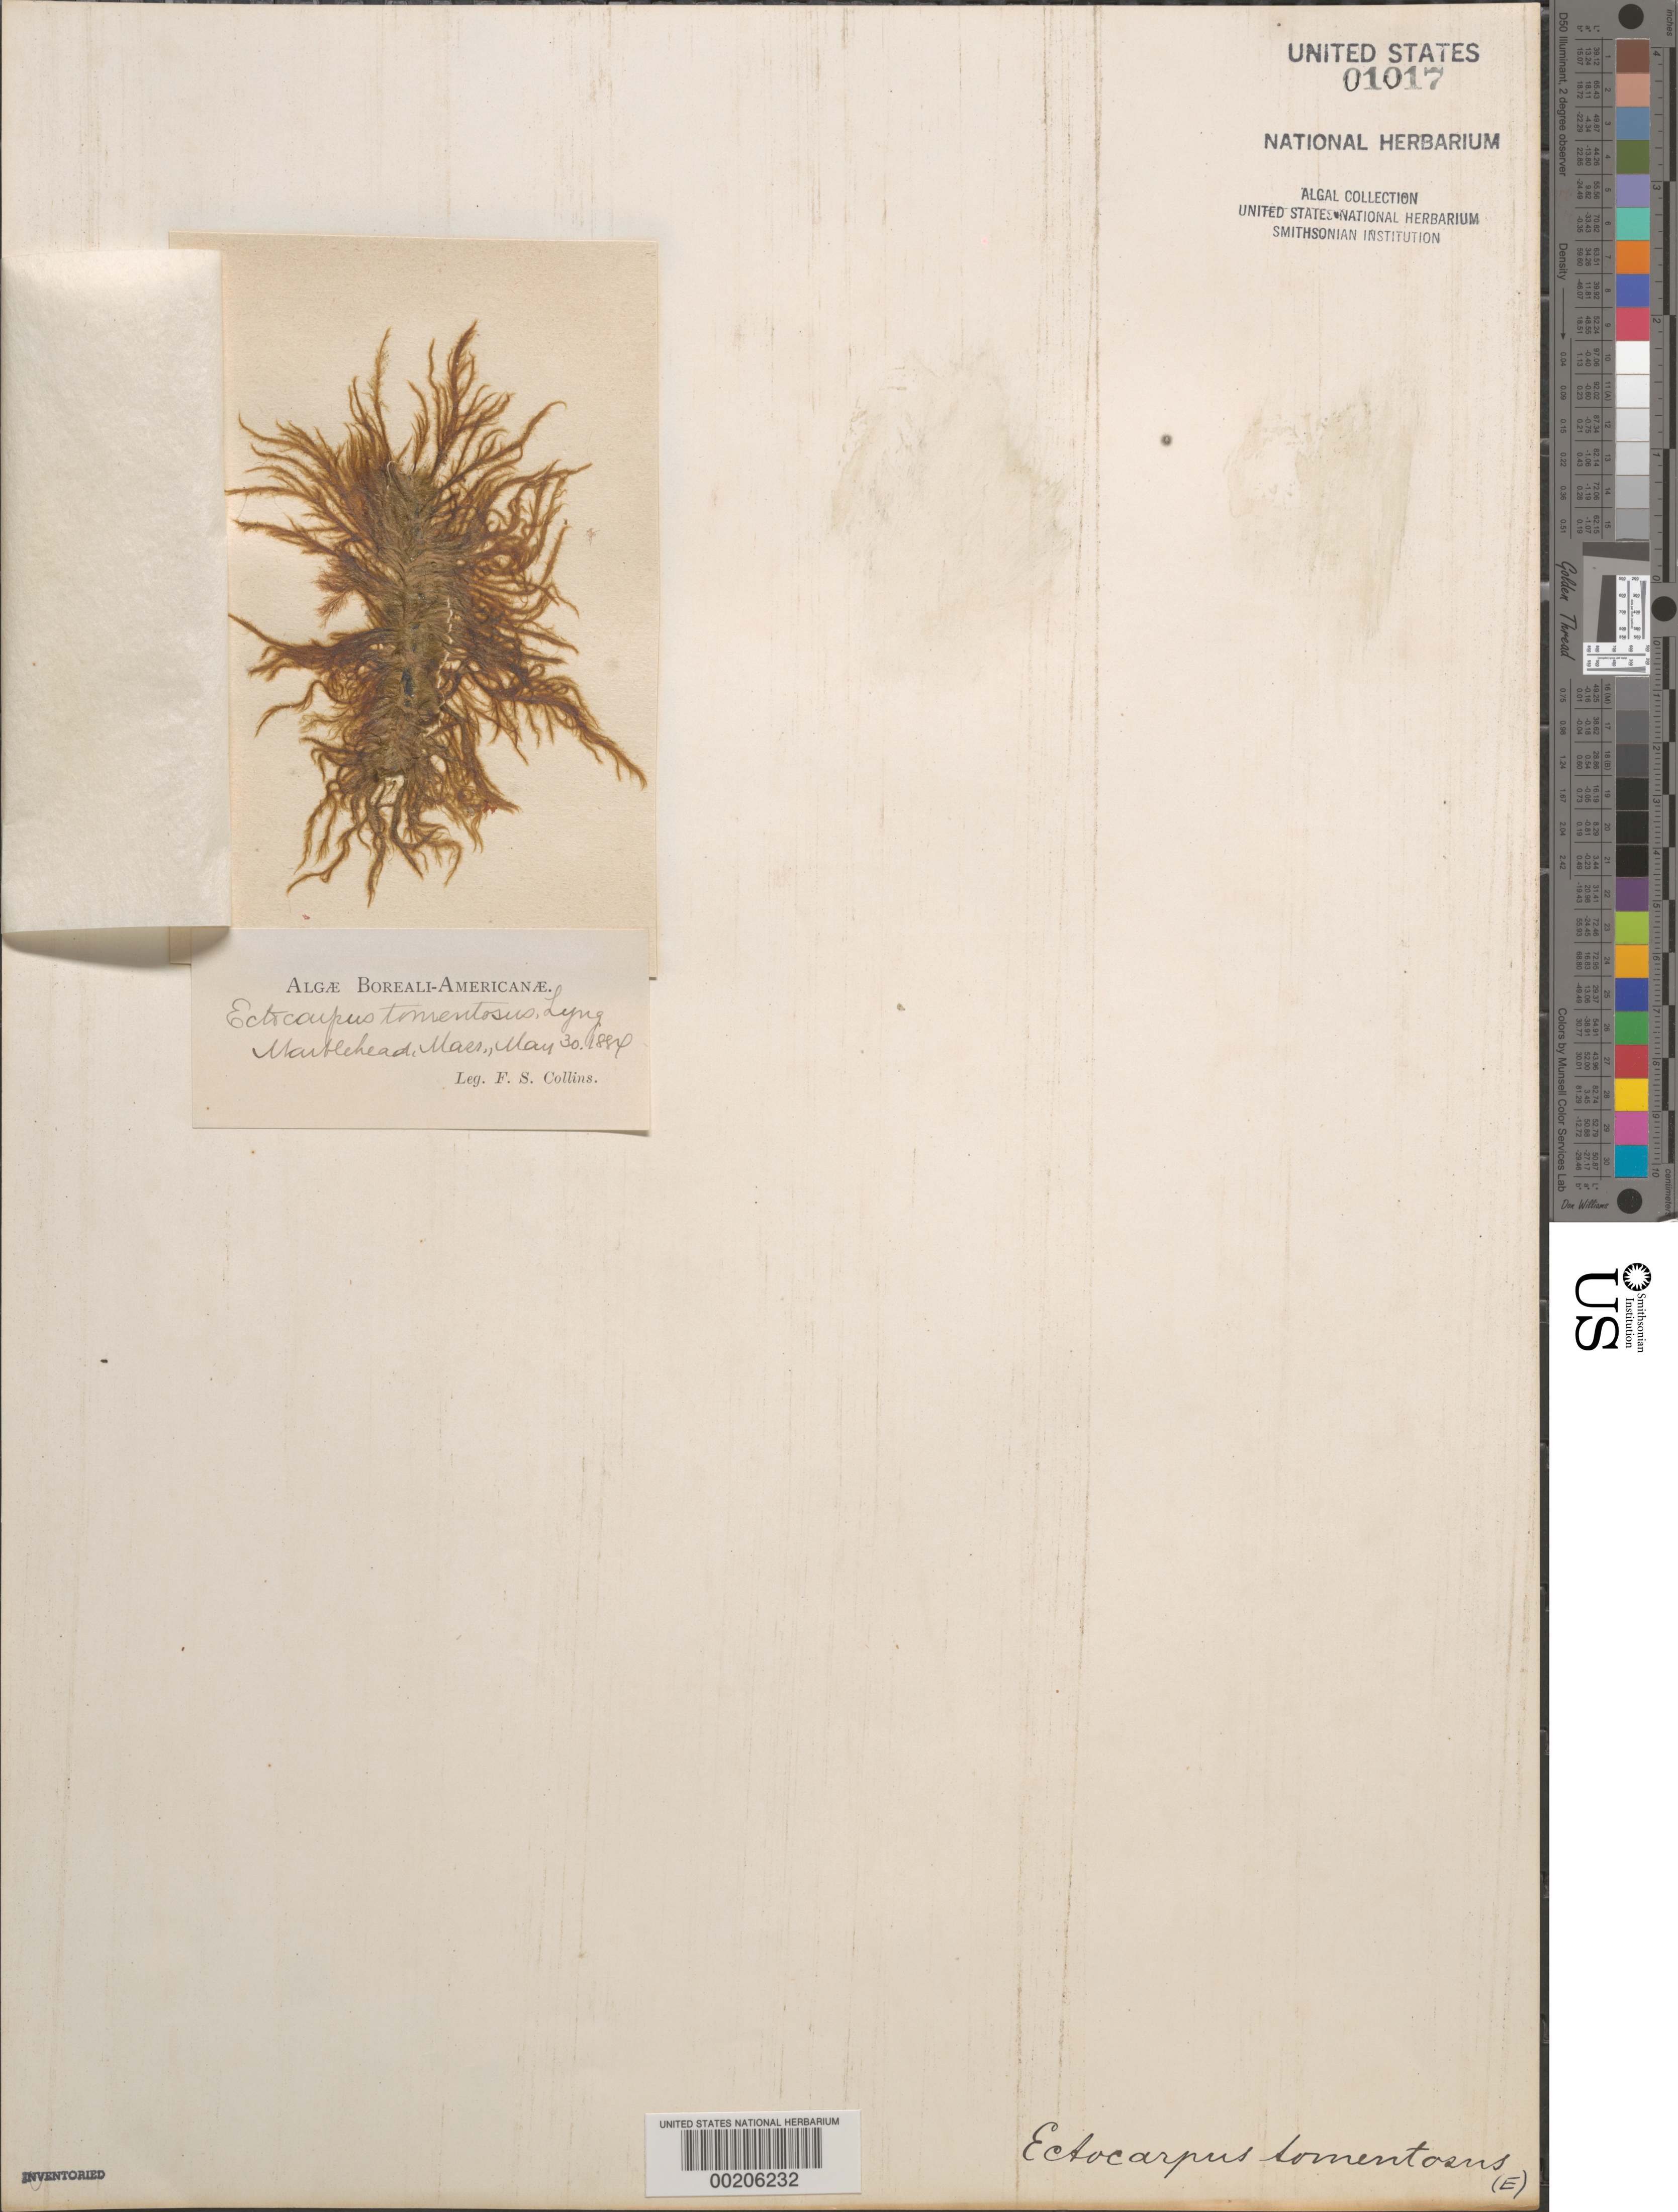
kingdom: Chromista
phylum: Ochrophyta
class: Phaeophyceae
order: Ectocarpales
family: Ectocarpaceae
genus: Spongonema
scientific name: Spongonema tomentosum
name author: (Huds.) Kütz.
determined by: Algae name updating Project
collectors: F. Collins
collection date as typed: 30 May 1884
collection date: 1884-05-30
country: United States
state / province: Massachusetts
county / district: Essex County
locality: Marblehead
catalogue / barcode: US 1017